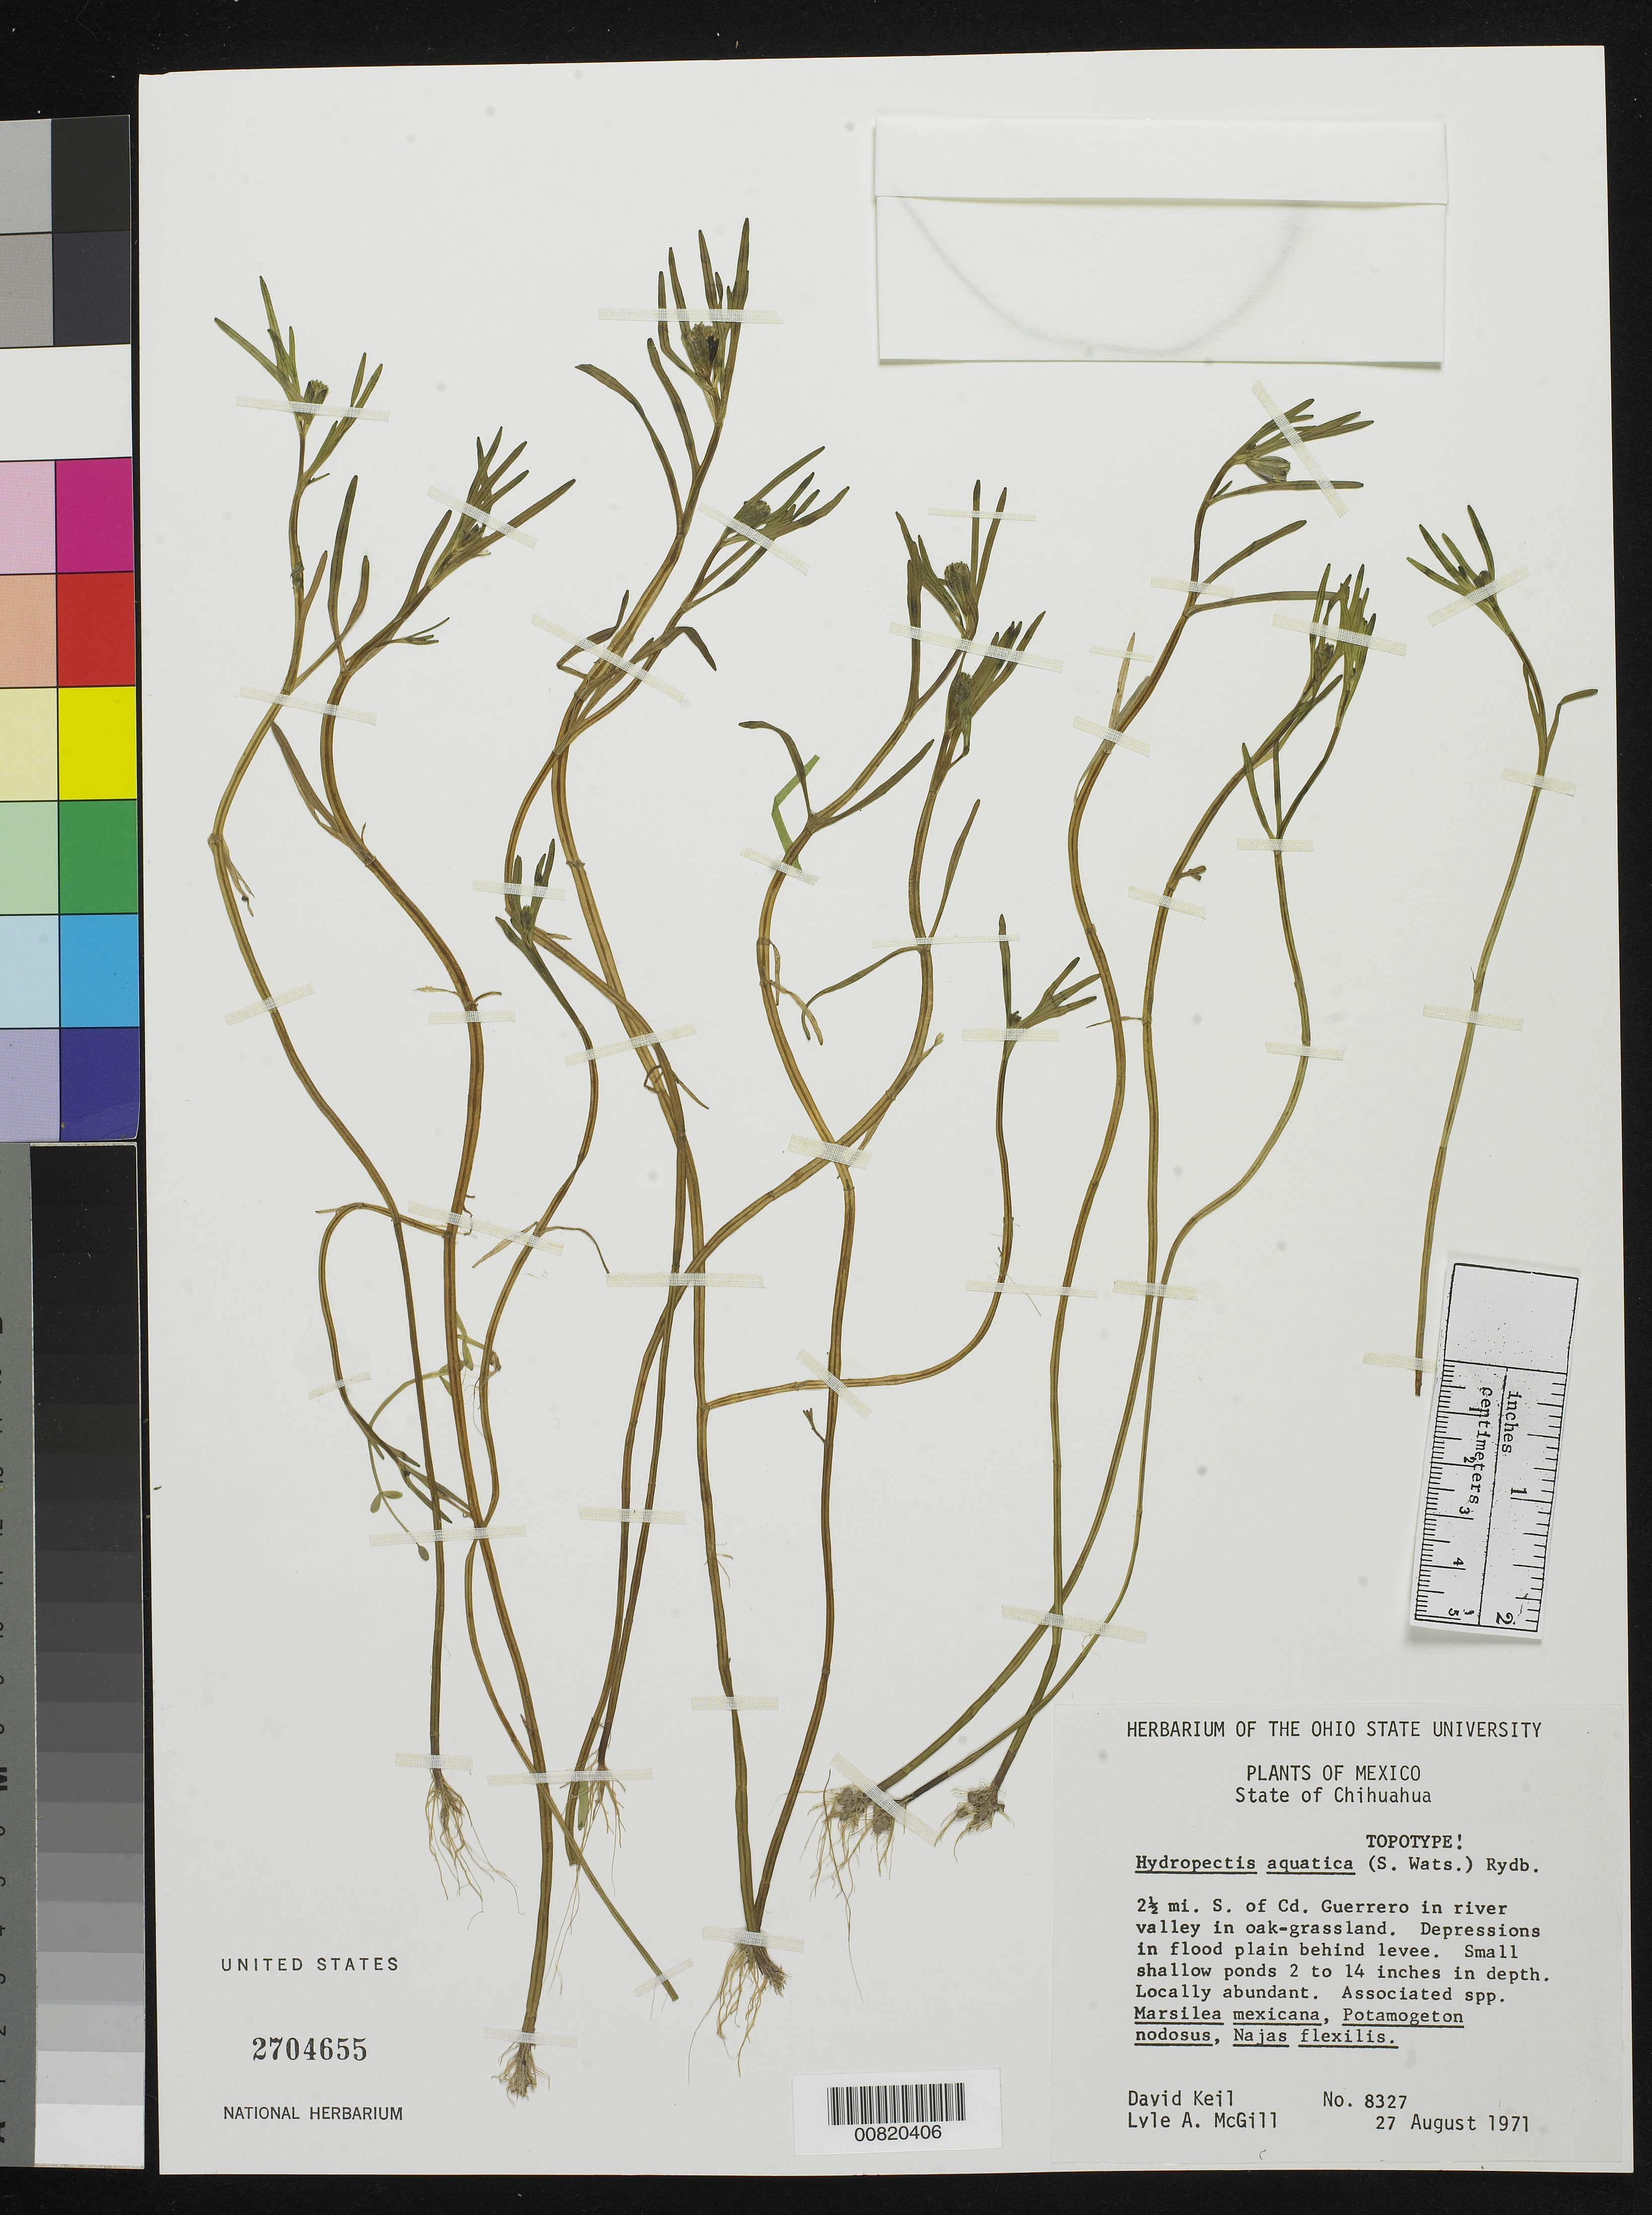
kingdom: Plantae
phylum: Tracheophyta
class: Magnoliopsida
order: Asterales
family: Asteraceae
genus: Hydropectis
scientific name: Hydropectis aquatica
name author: (S. Watson) Rydb.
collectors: D. J. Keil & L. McGill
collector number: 8327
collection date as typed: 27 Aug 1971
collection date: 1971-08-27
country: Mexico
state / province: Chihuahua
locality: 2½ mi. of Cd. Guerrero, Chihuahua. In River valley depressions in flood plain behind levee.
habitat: Oak-grassland. Small shallow ponds 2 to 14 inches in depth.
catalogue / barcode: US 2704655